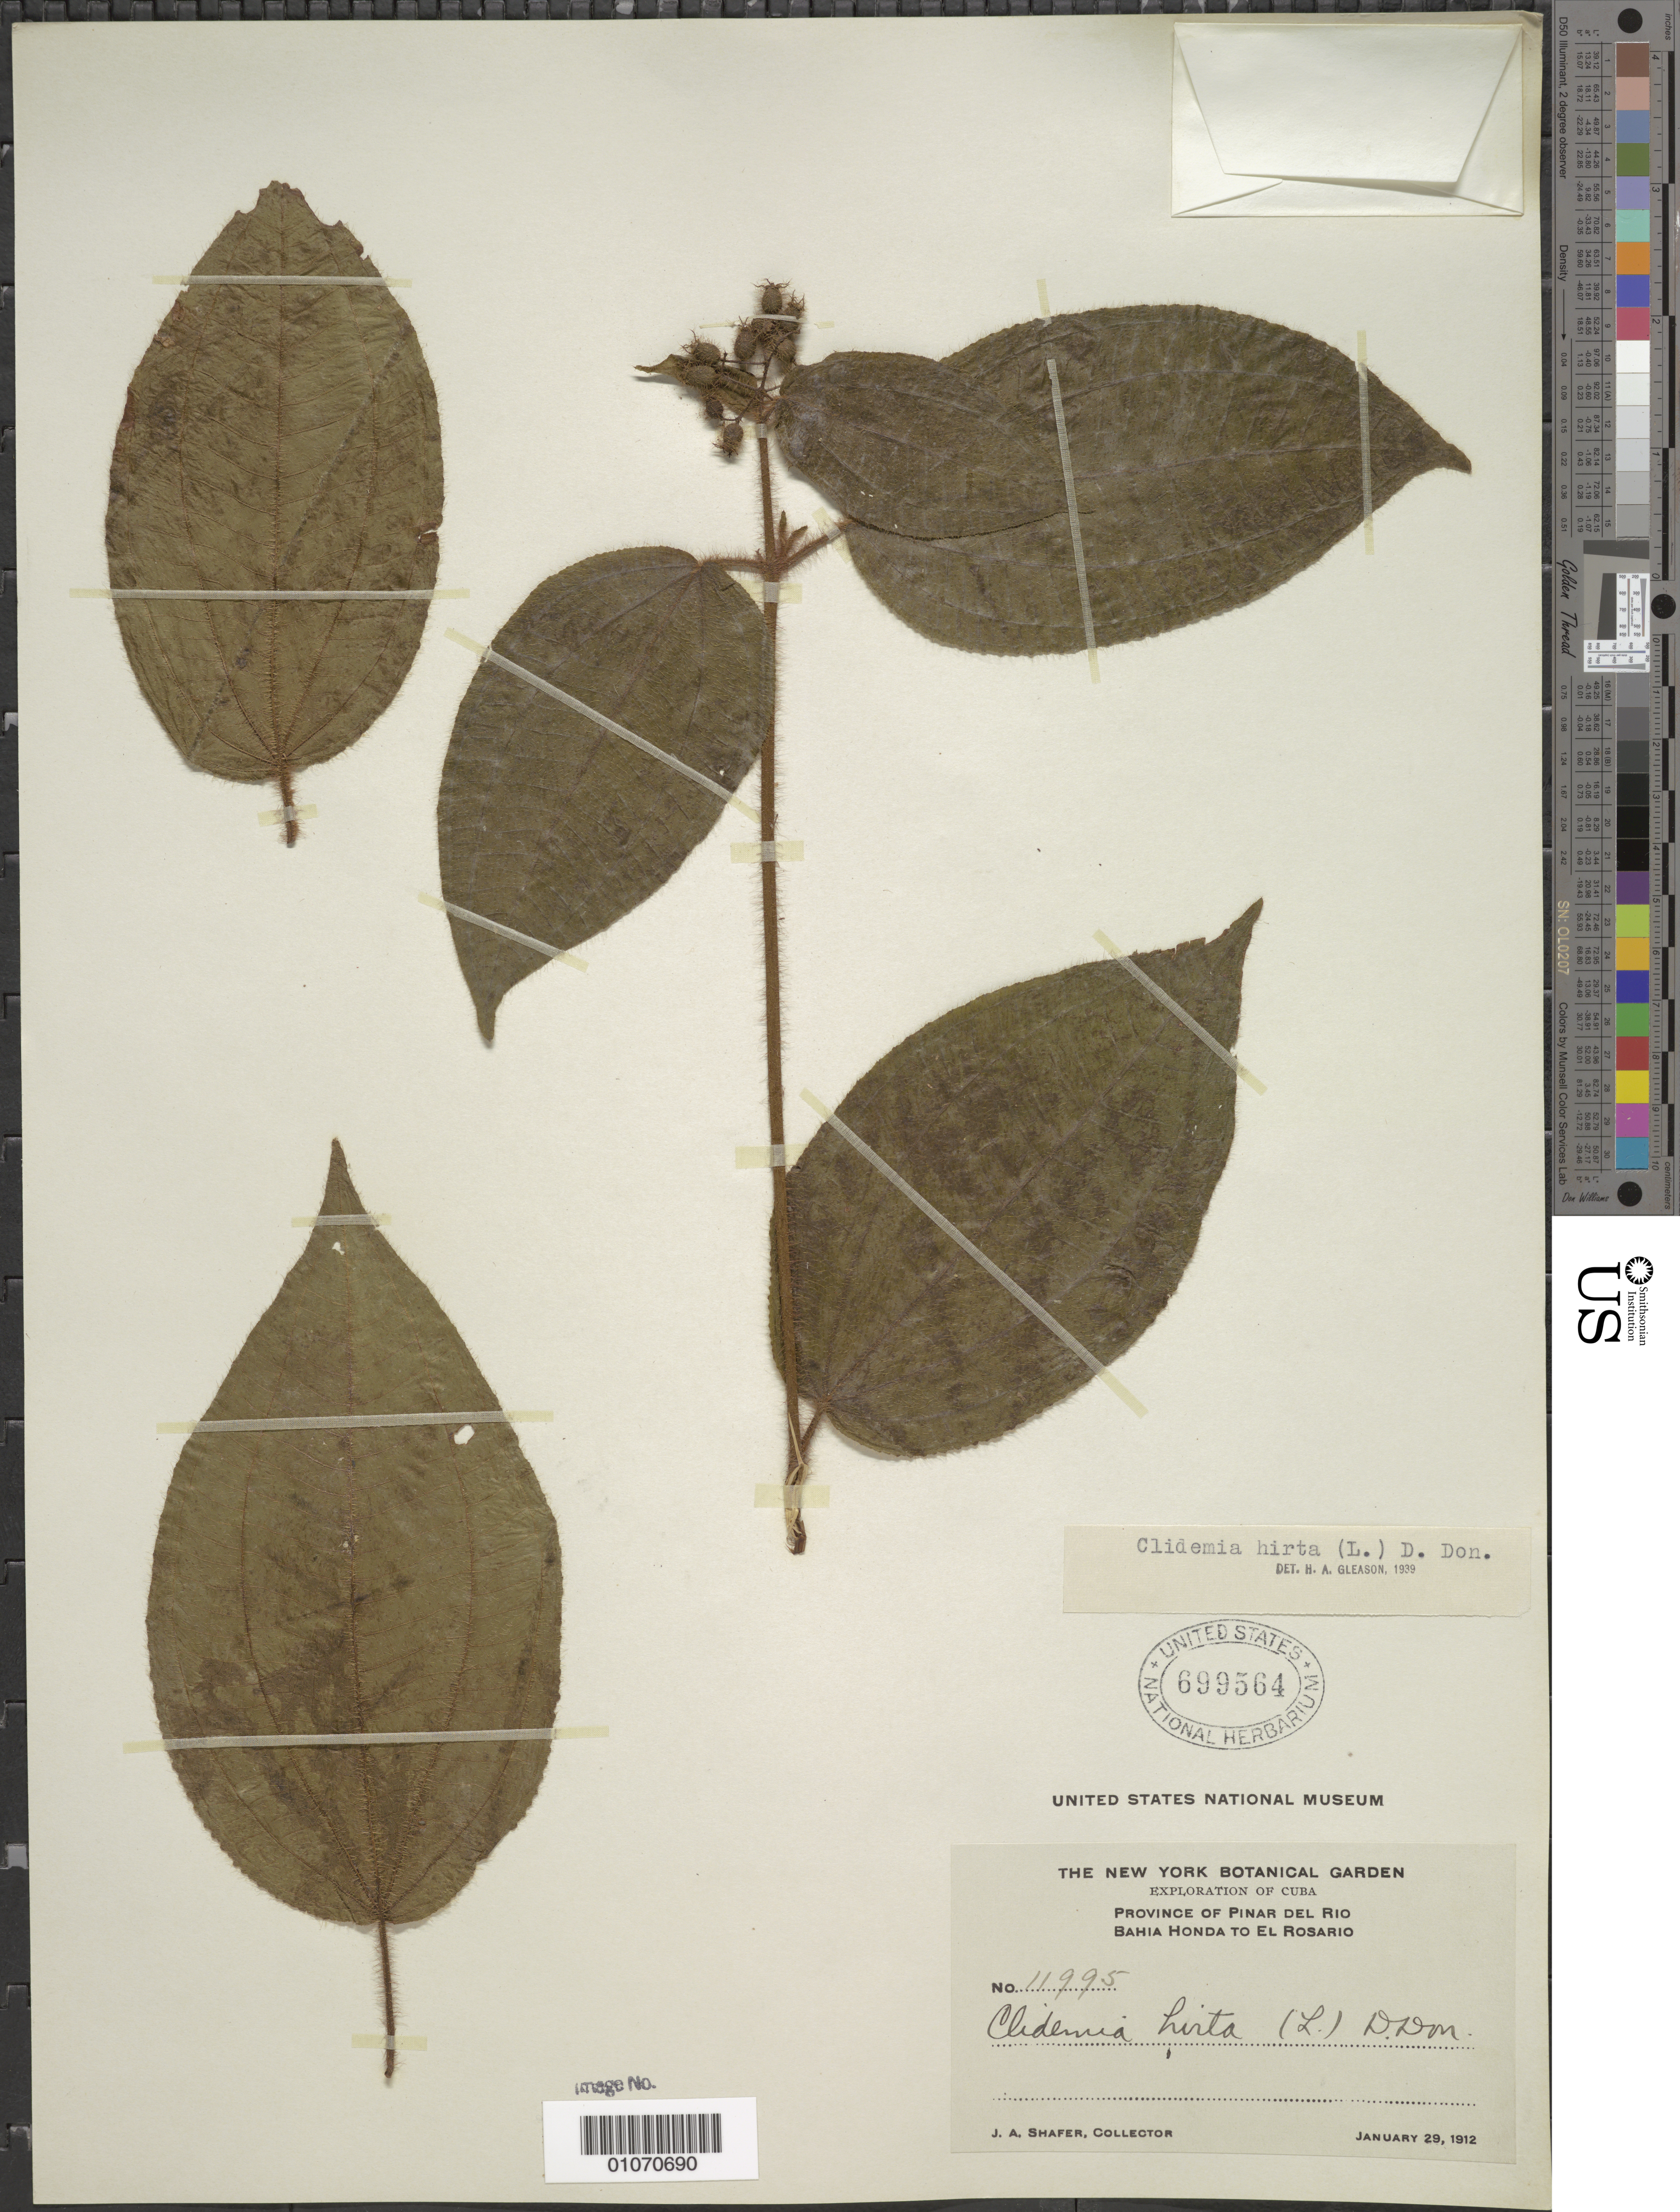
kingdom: Plantae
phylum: Tracheophyta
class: Magnoliopsida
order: Myrtales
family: Melastomataceae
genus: Clidemia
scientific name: Clidemia hirta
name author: (L.) D. Don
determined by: Gleason, H. A.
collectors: J. A. Shafer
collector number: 11995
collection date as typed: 29 Jan 1912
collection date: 1912-01-29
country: Cuba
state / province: Pinar del Río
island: Cuba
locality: Bahia Honda to El Rosario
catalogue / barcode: US 699564